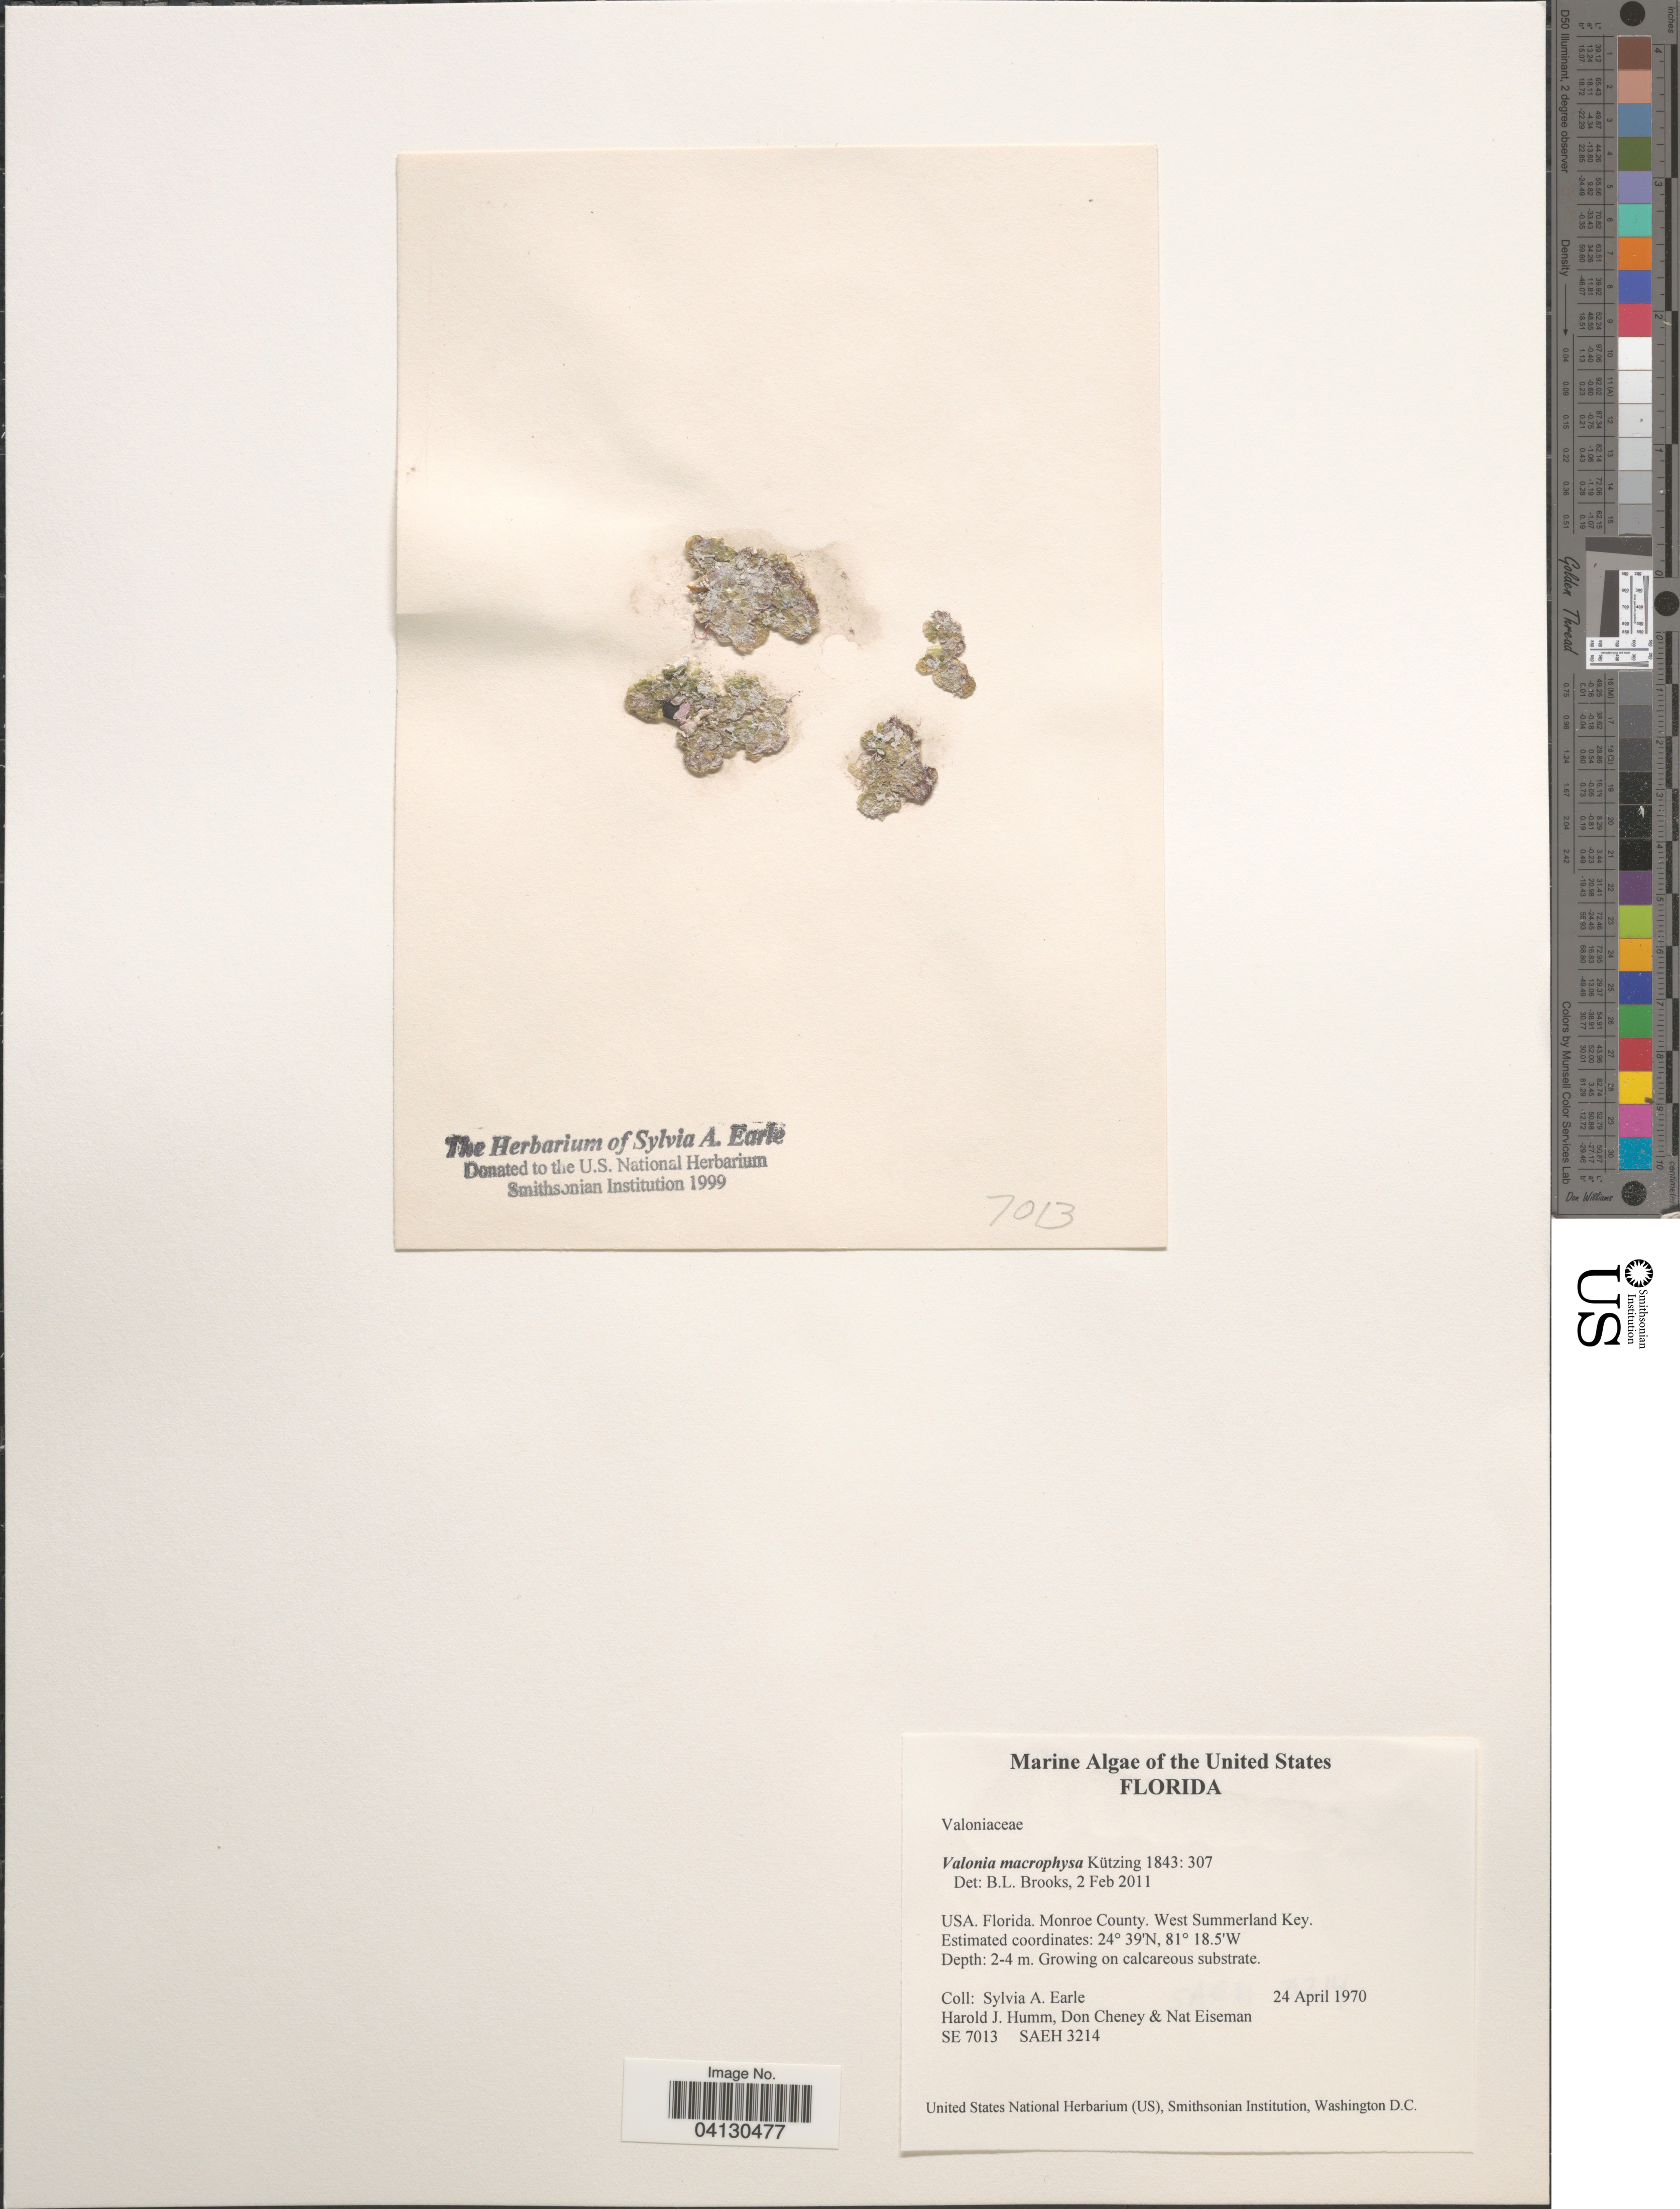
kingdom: Plantae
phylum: Chlorophyta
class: Ulvophyceae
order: Siphonocladales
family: Valoniaceae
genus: Valonia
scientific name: Valonia macrophysa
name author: Kütz.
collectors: S. A. Earle, H. J. Humm, D. Cheney & N. J. Eiseman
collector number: SE7013/SAEH3214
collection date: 1970-04-24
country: United States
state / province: Florida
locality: Monroe County. West Summerland Key.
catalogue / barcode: US 329191